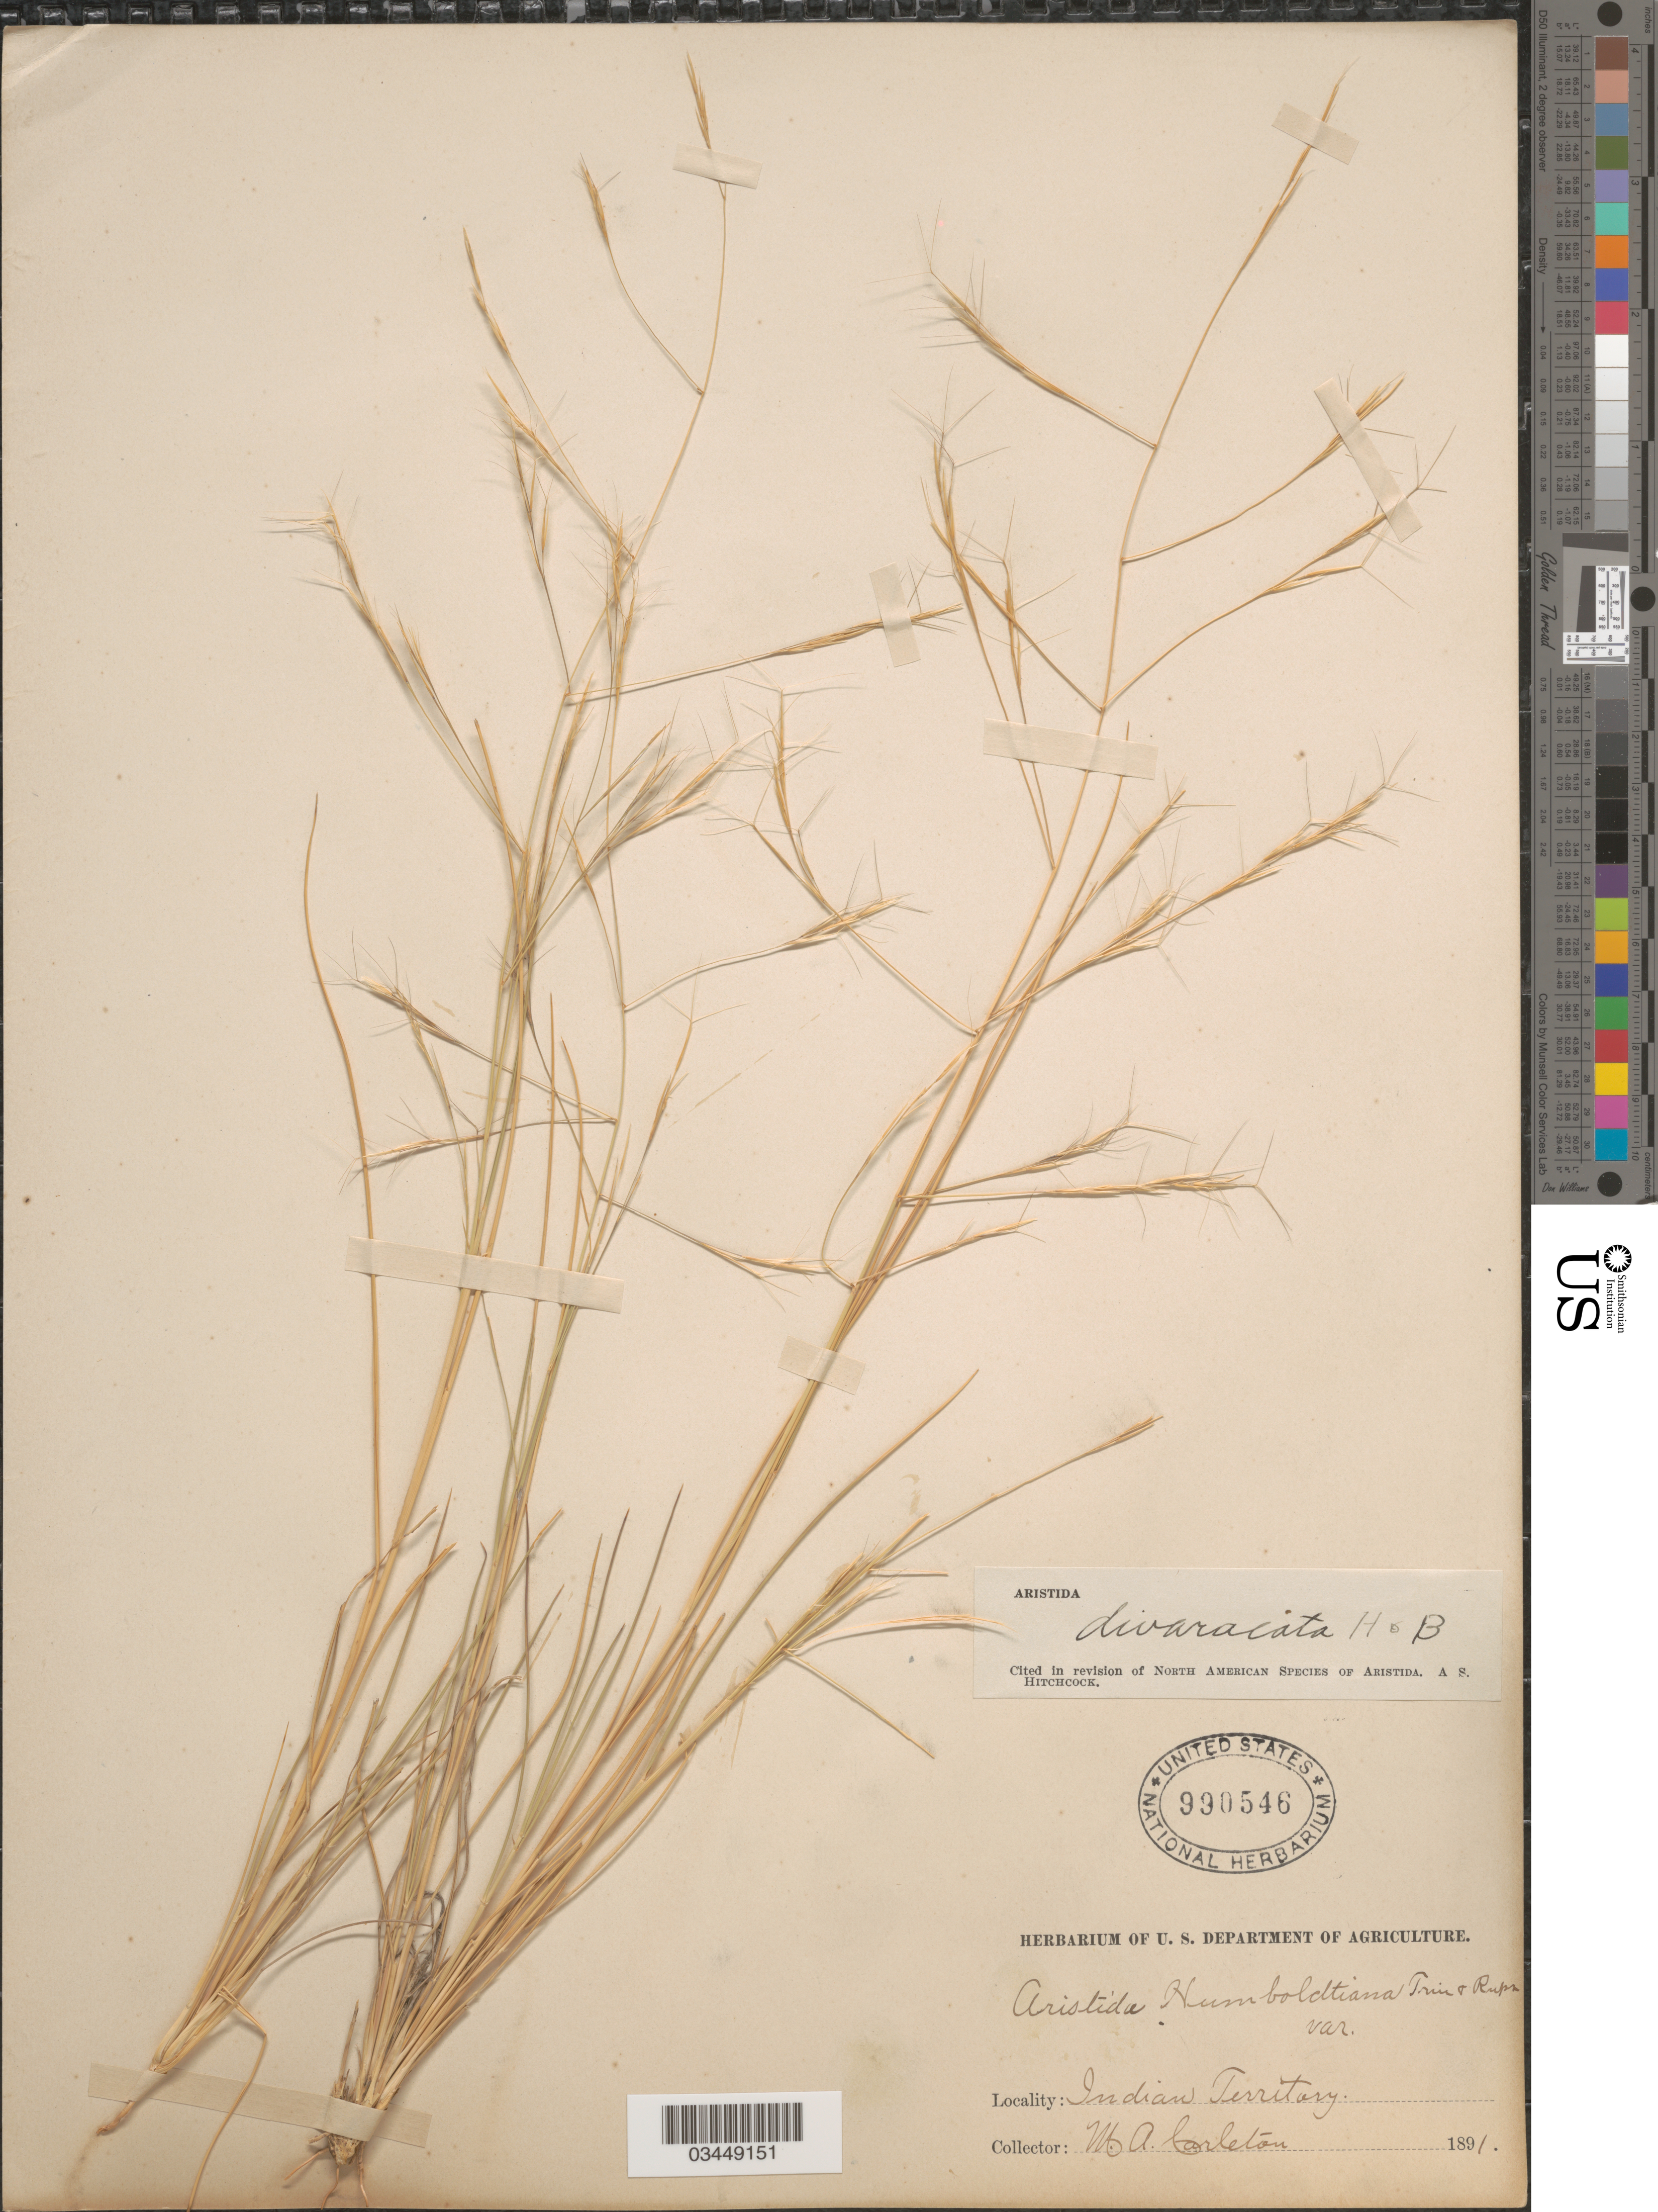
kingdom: Plantae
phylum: Tracheophyta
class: Liliopsida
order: Poales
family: Poaceae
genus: Aristida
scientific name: Aristida divaricata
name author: Humb. & Bonpl. ex Willd.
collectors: M. A. Carleton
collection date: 1891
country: United States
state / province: Oklahoma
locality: Indian Territory.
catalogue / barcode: US 990546